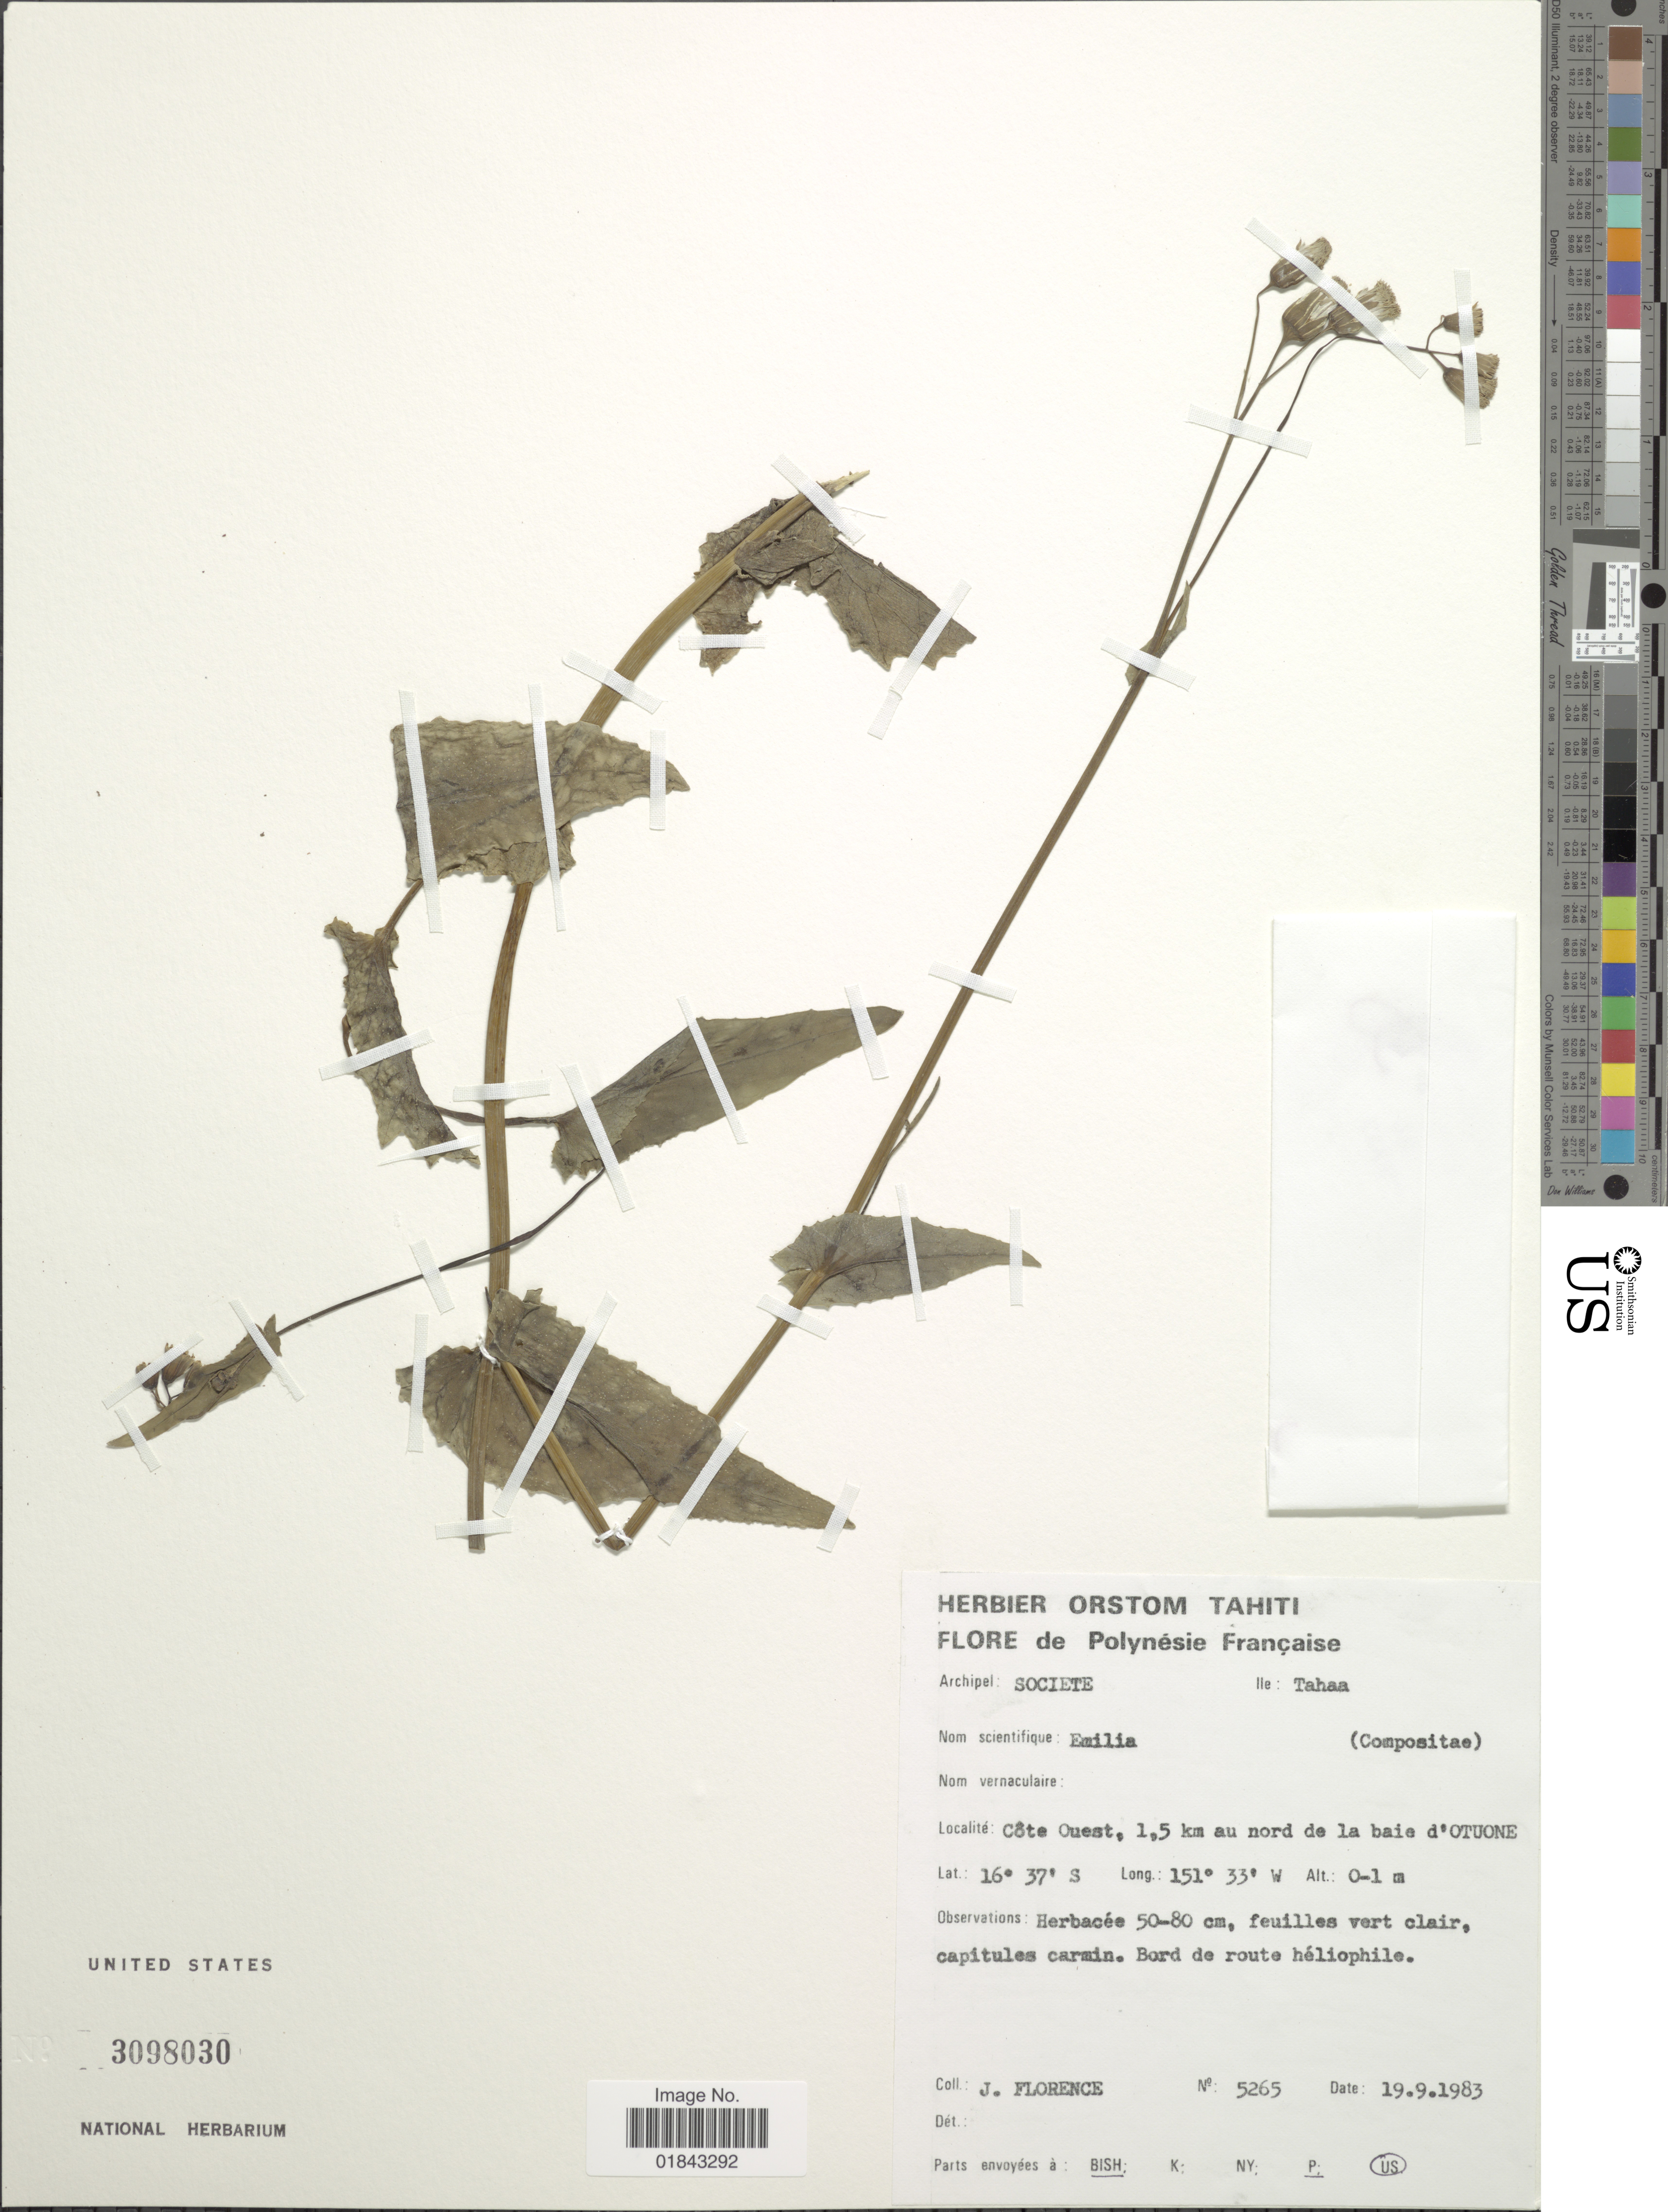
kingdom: Plantae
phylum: Tracheophyta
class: Magnoliopsida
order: Asterales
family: Asteraceae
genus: Emilia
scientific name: Emilia sp.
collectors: J. Florence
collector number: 5265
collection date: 1983-09-19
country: French Polynesia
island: Tahaa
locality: Ile: Tahaa, Côte Quest, 1,5 km au nord de la baie d'Otuone, bord de route héliophile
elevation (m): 0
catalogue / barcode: US 3098030